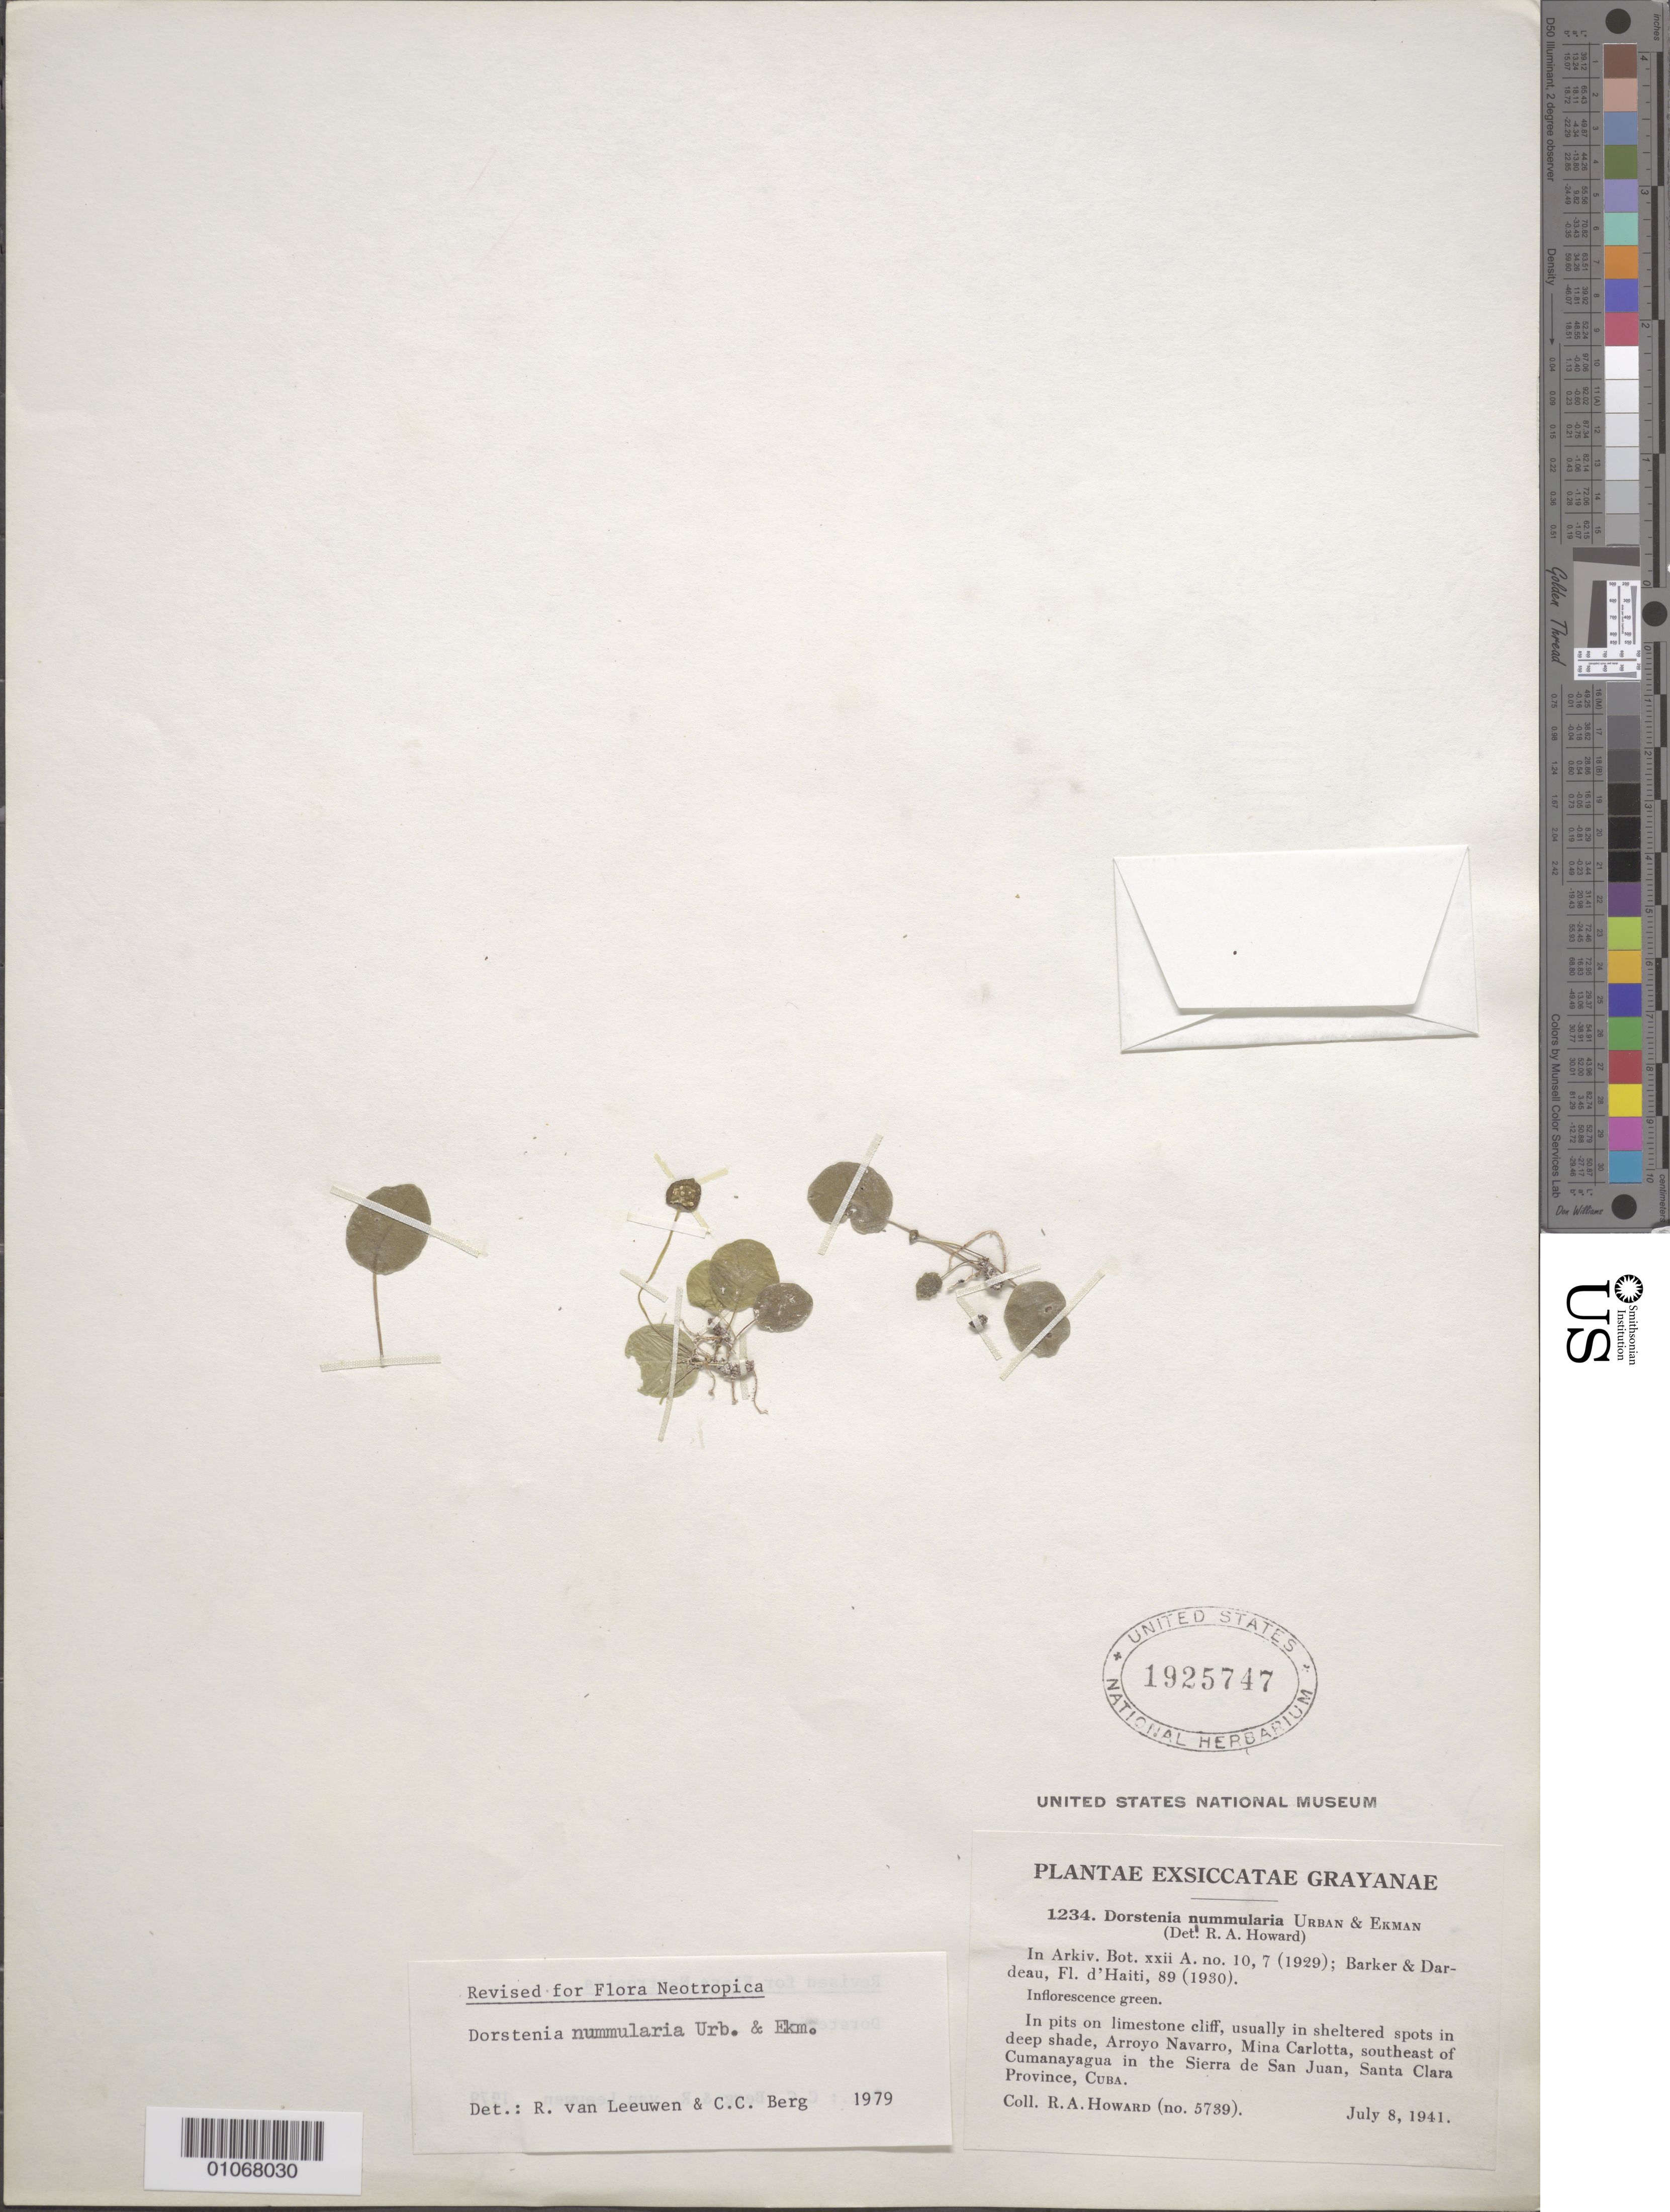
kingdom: Plantae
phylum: Tracheophyta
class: Magnoliopsida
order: Rosales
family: Moraceae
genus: Dorstenia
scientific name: Dorstenia nummularia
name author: Urb. & Ekman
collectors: R. A. Howard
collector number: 5739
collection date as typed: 08 Jul 1941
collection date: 1941-07-08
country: Cuba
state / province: Villa Clara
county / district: Santa Clara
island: Cuba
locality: Arroyo Navarro, Mina Carlotta, S E of Cumanayagua, in Sierra de San Juan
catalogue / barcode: US 1925747